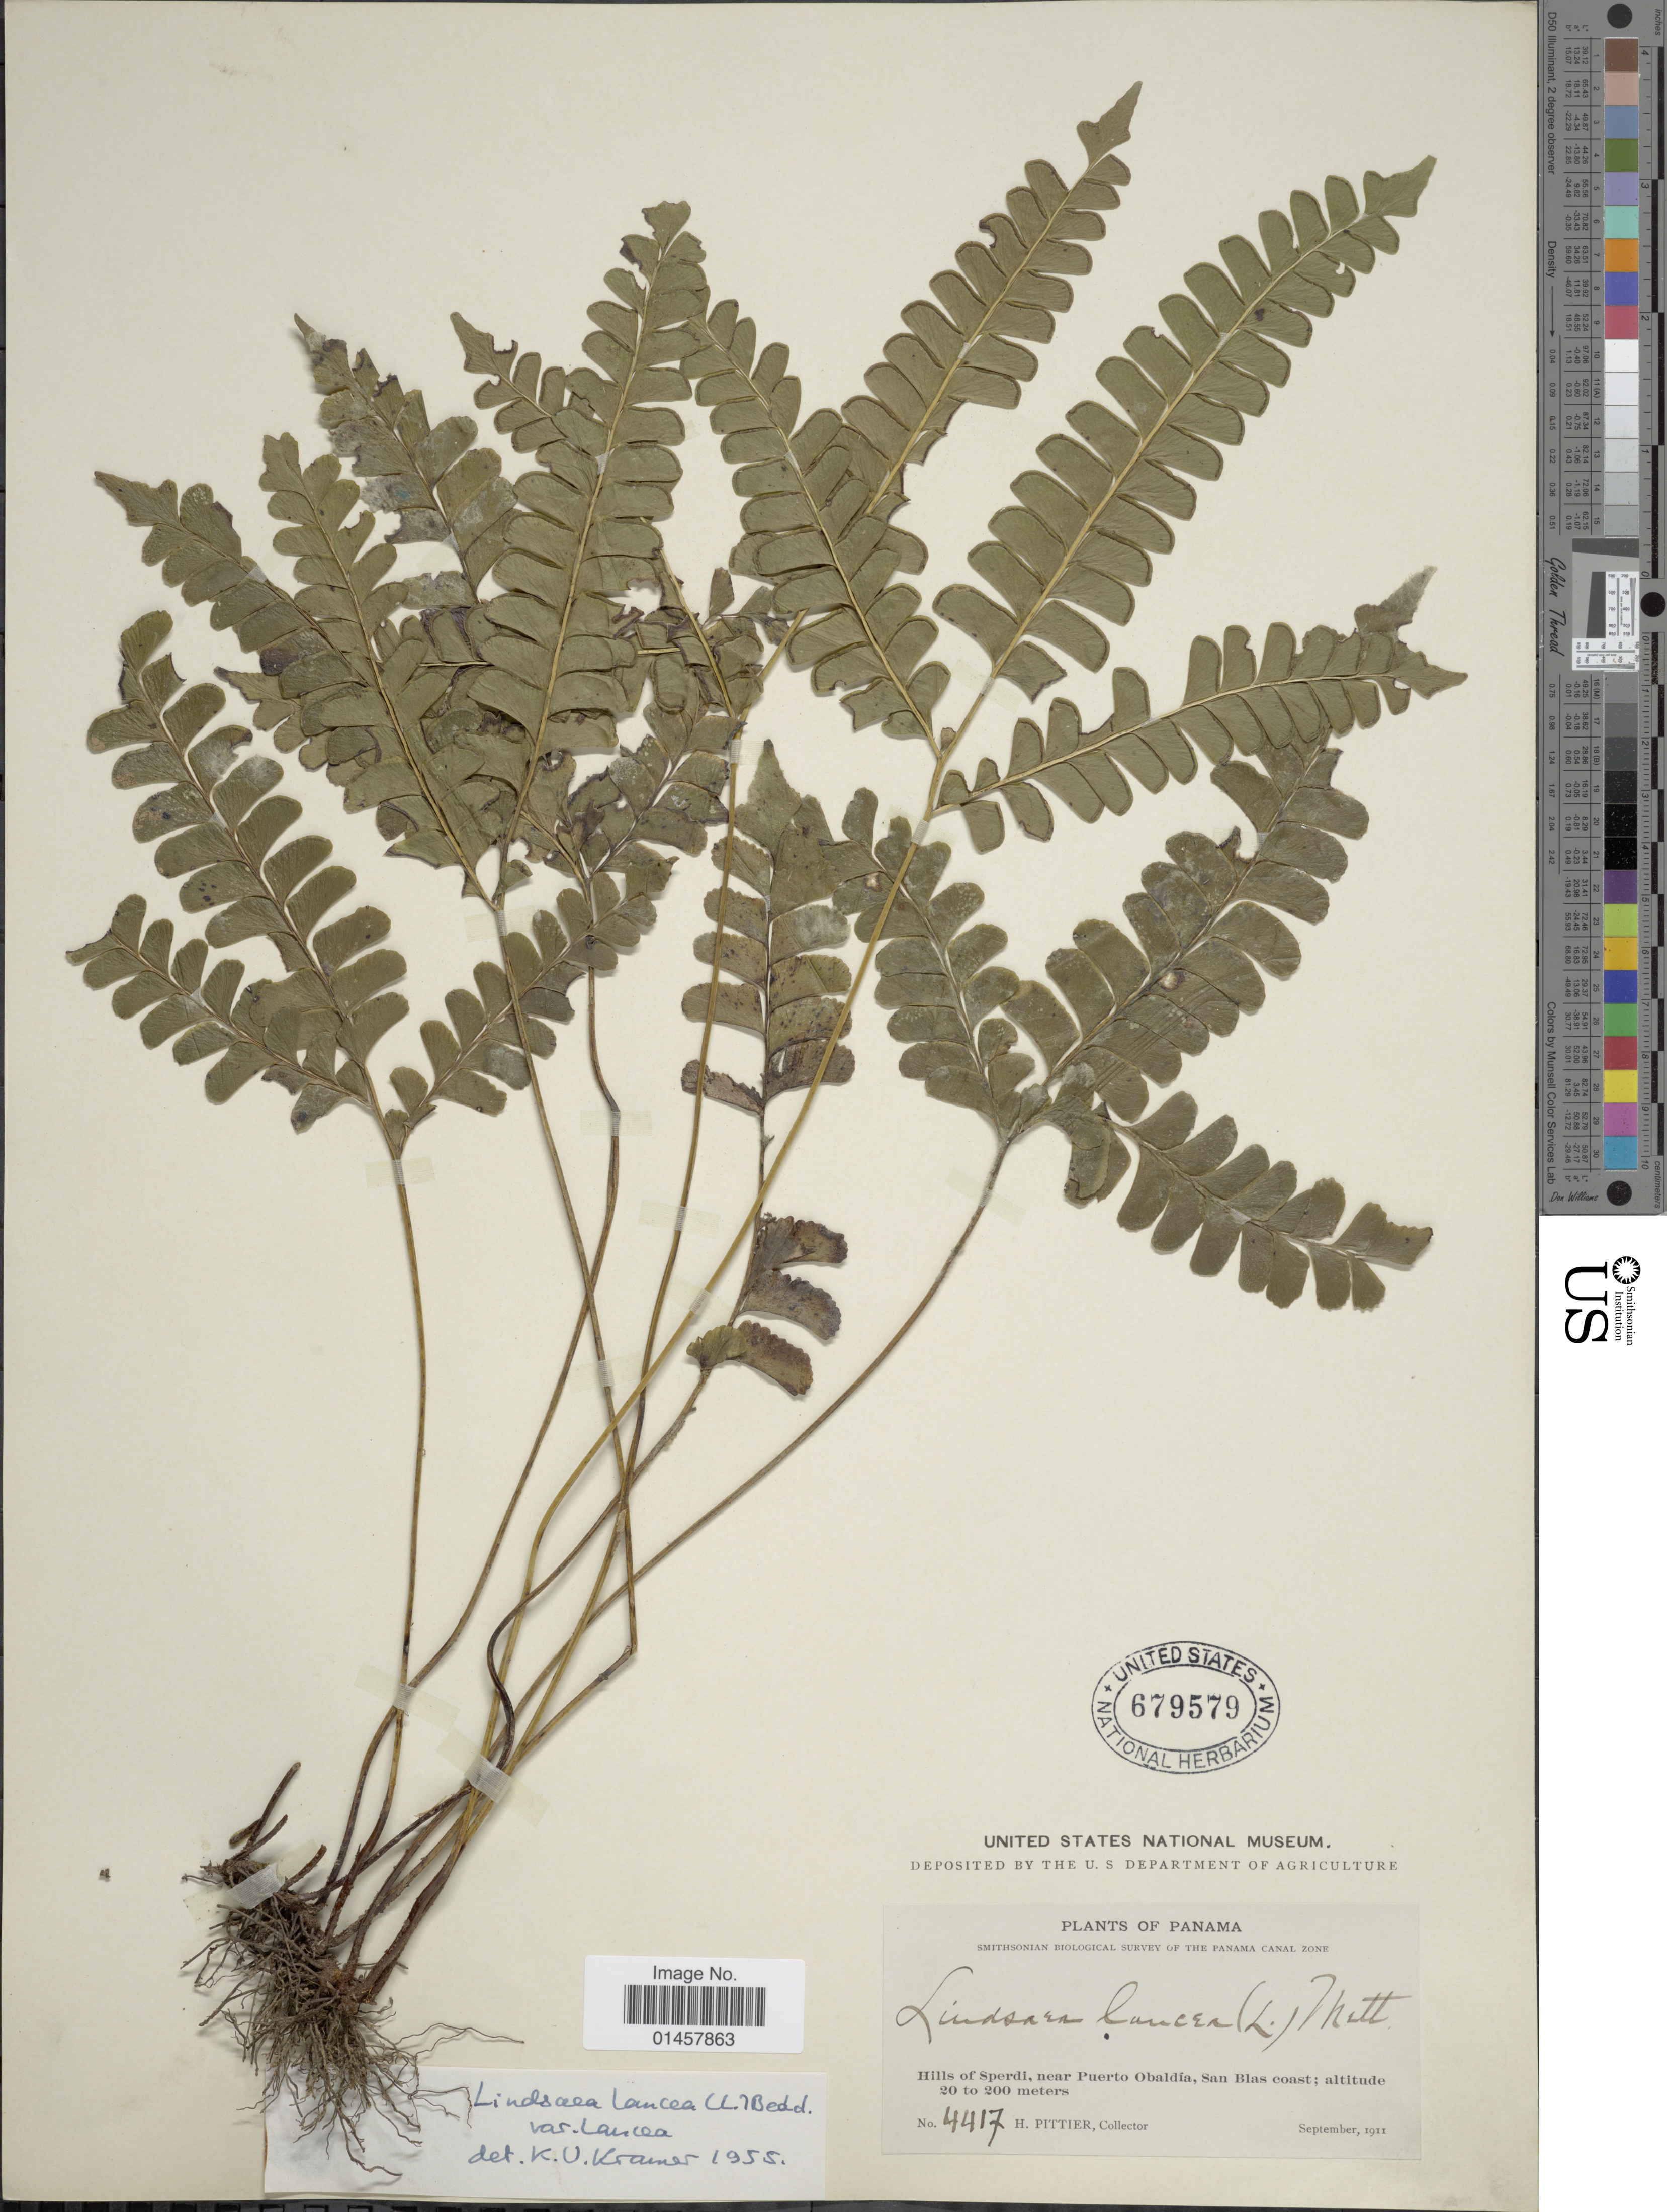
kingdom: Plantae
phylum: Tracheophyta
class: Polypodiopsida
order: Polypodiales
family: Lindsaeaceae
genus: Lindsaea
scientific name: Lindsaea lancea var. lancea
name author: (L.) Bedd.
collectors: H. F. Pittier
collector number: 4417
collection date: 1911-09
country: Panama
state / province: Kuna Yala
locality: Hills of Sperdi, near Puerto Obaldia, San Blas coast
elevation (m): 20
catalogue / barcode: US 679579